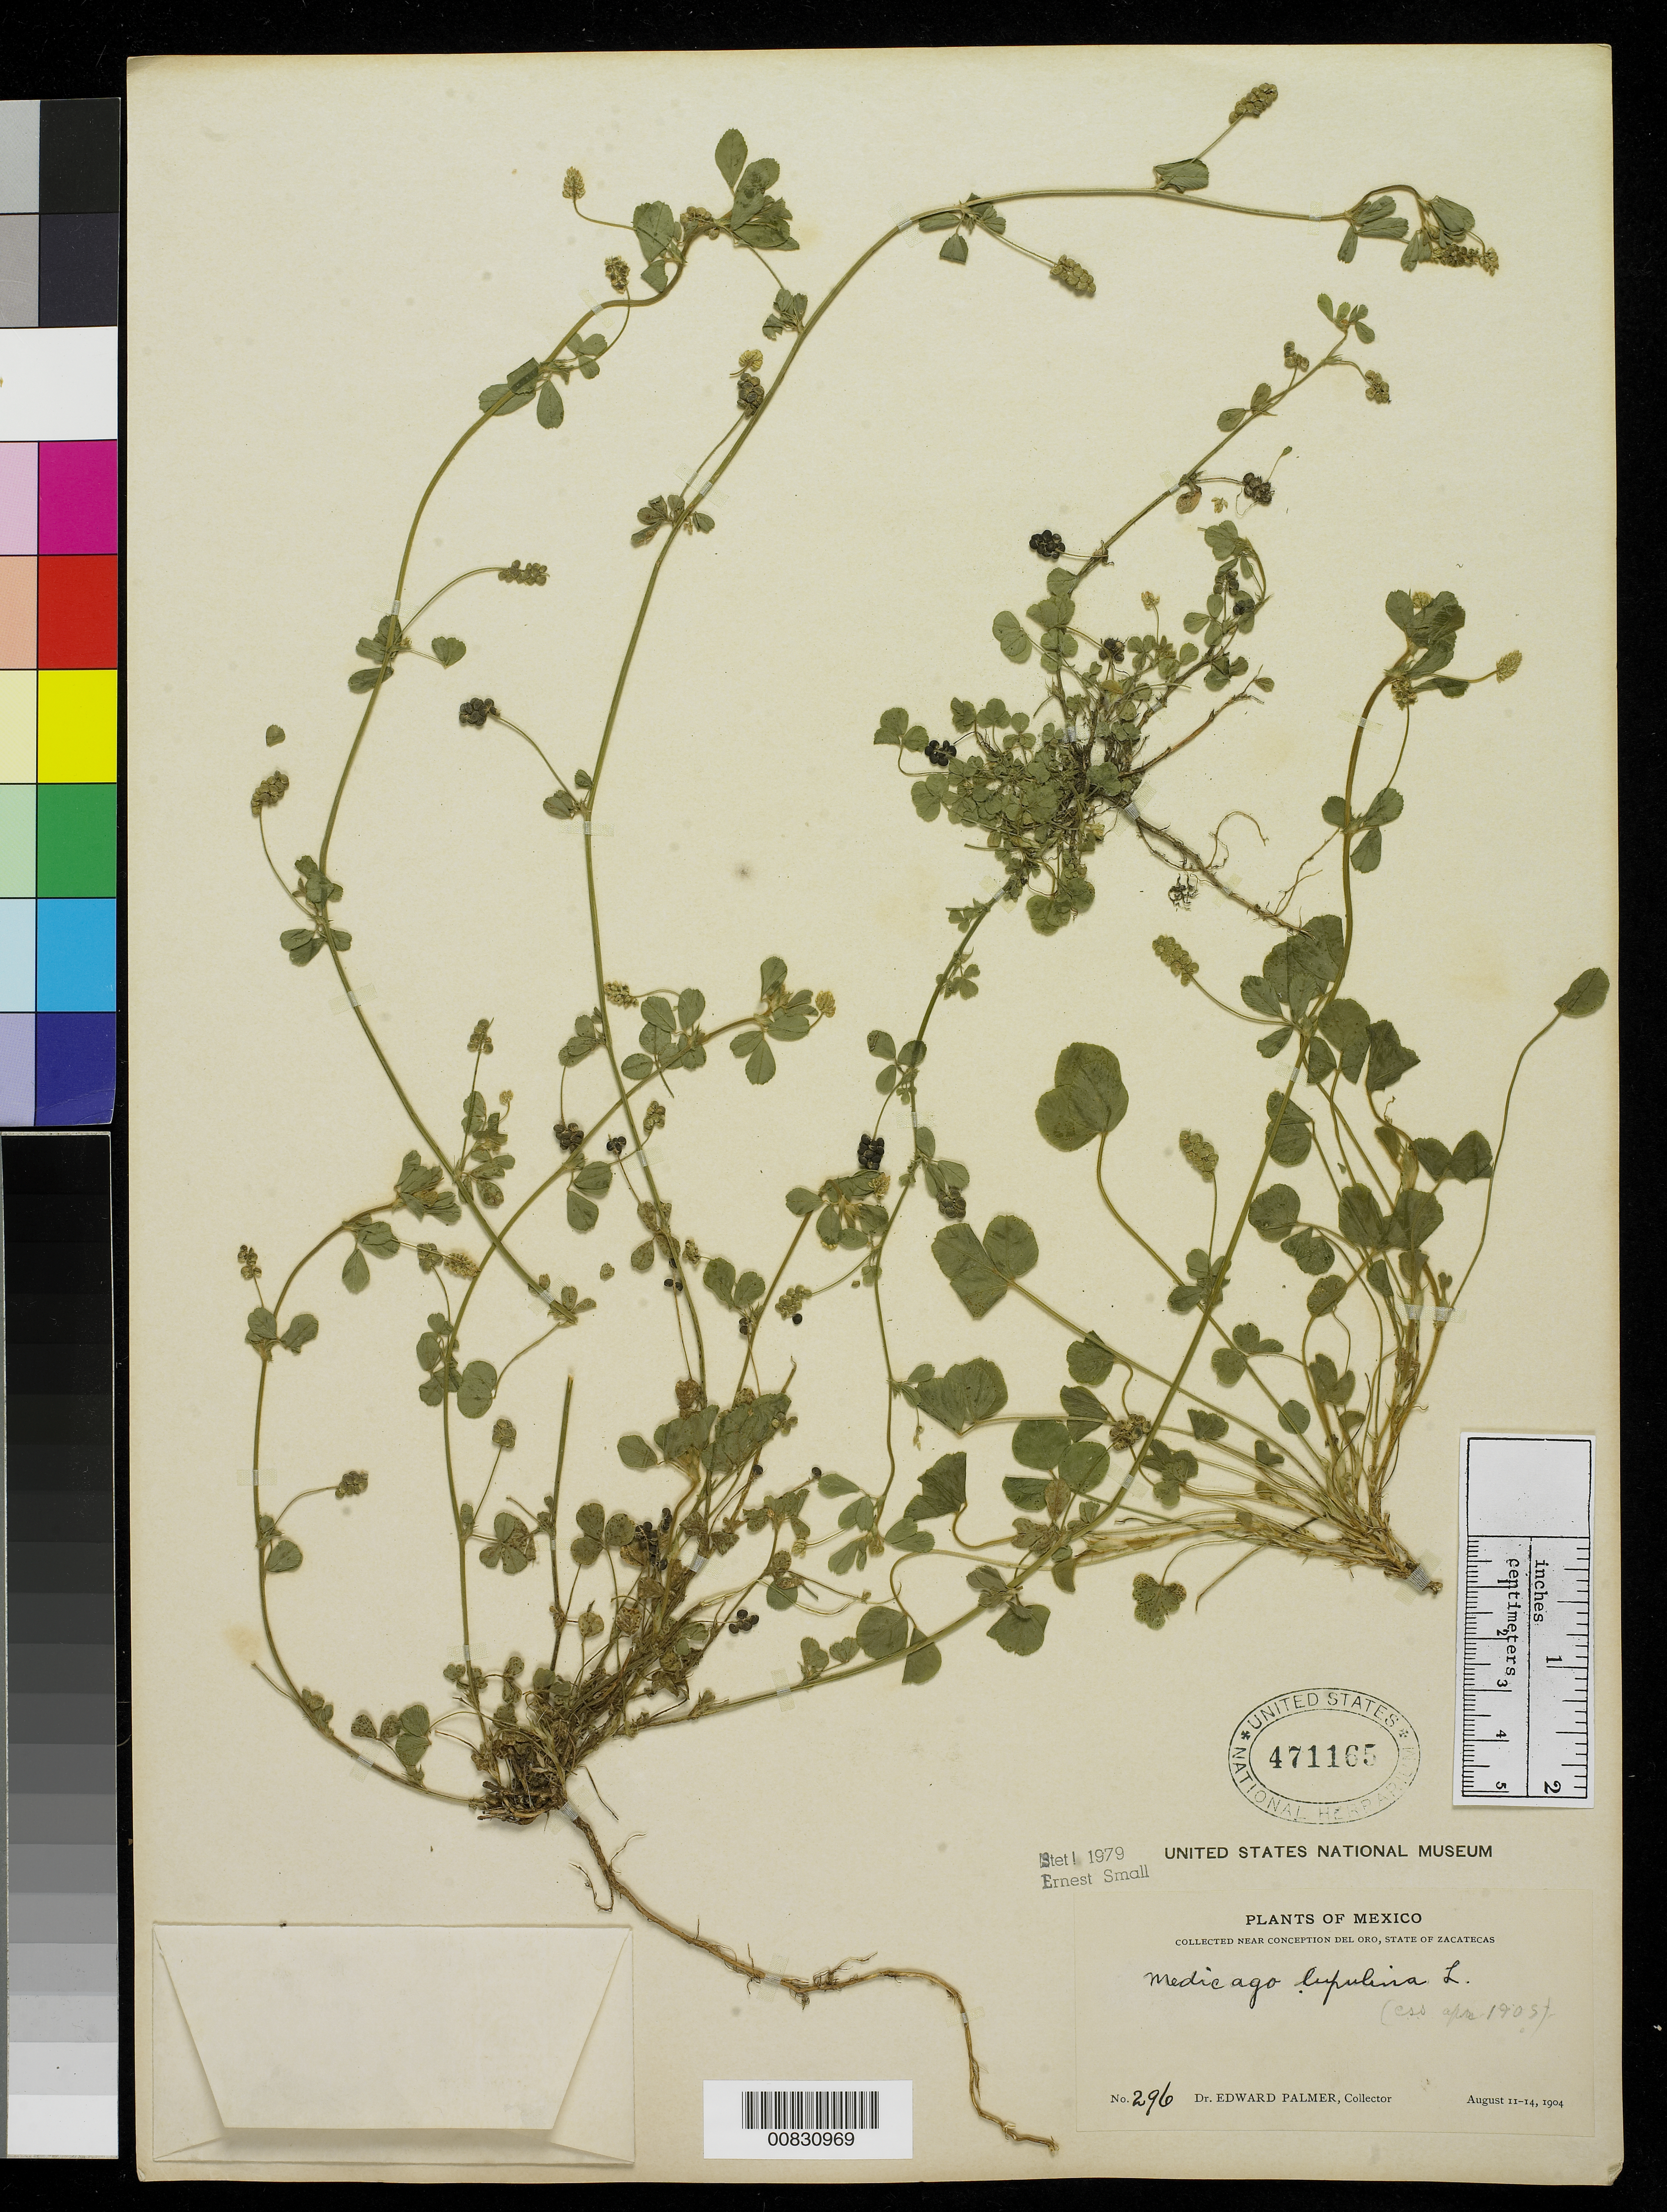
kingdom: Plantae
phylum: Tracheophyta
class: Magnoliopsida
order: Fabales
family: Fabaceae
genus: Medicago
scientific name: Medicago lupulina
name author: L.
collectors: E. Palmer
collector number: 296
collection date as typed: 11 Aug 1904 to 14 Aug 1904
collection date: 1904-08-11/1904-08-14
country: Mexico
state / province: Zacatecas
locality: Near Concepción del Oro, Zacatecas.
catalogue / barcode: US 471165